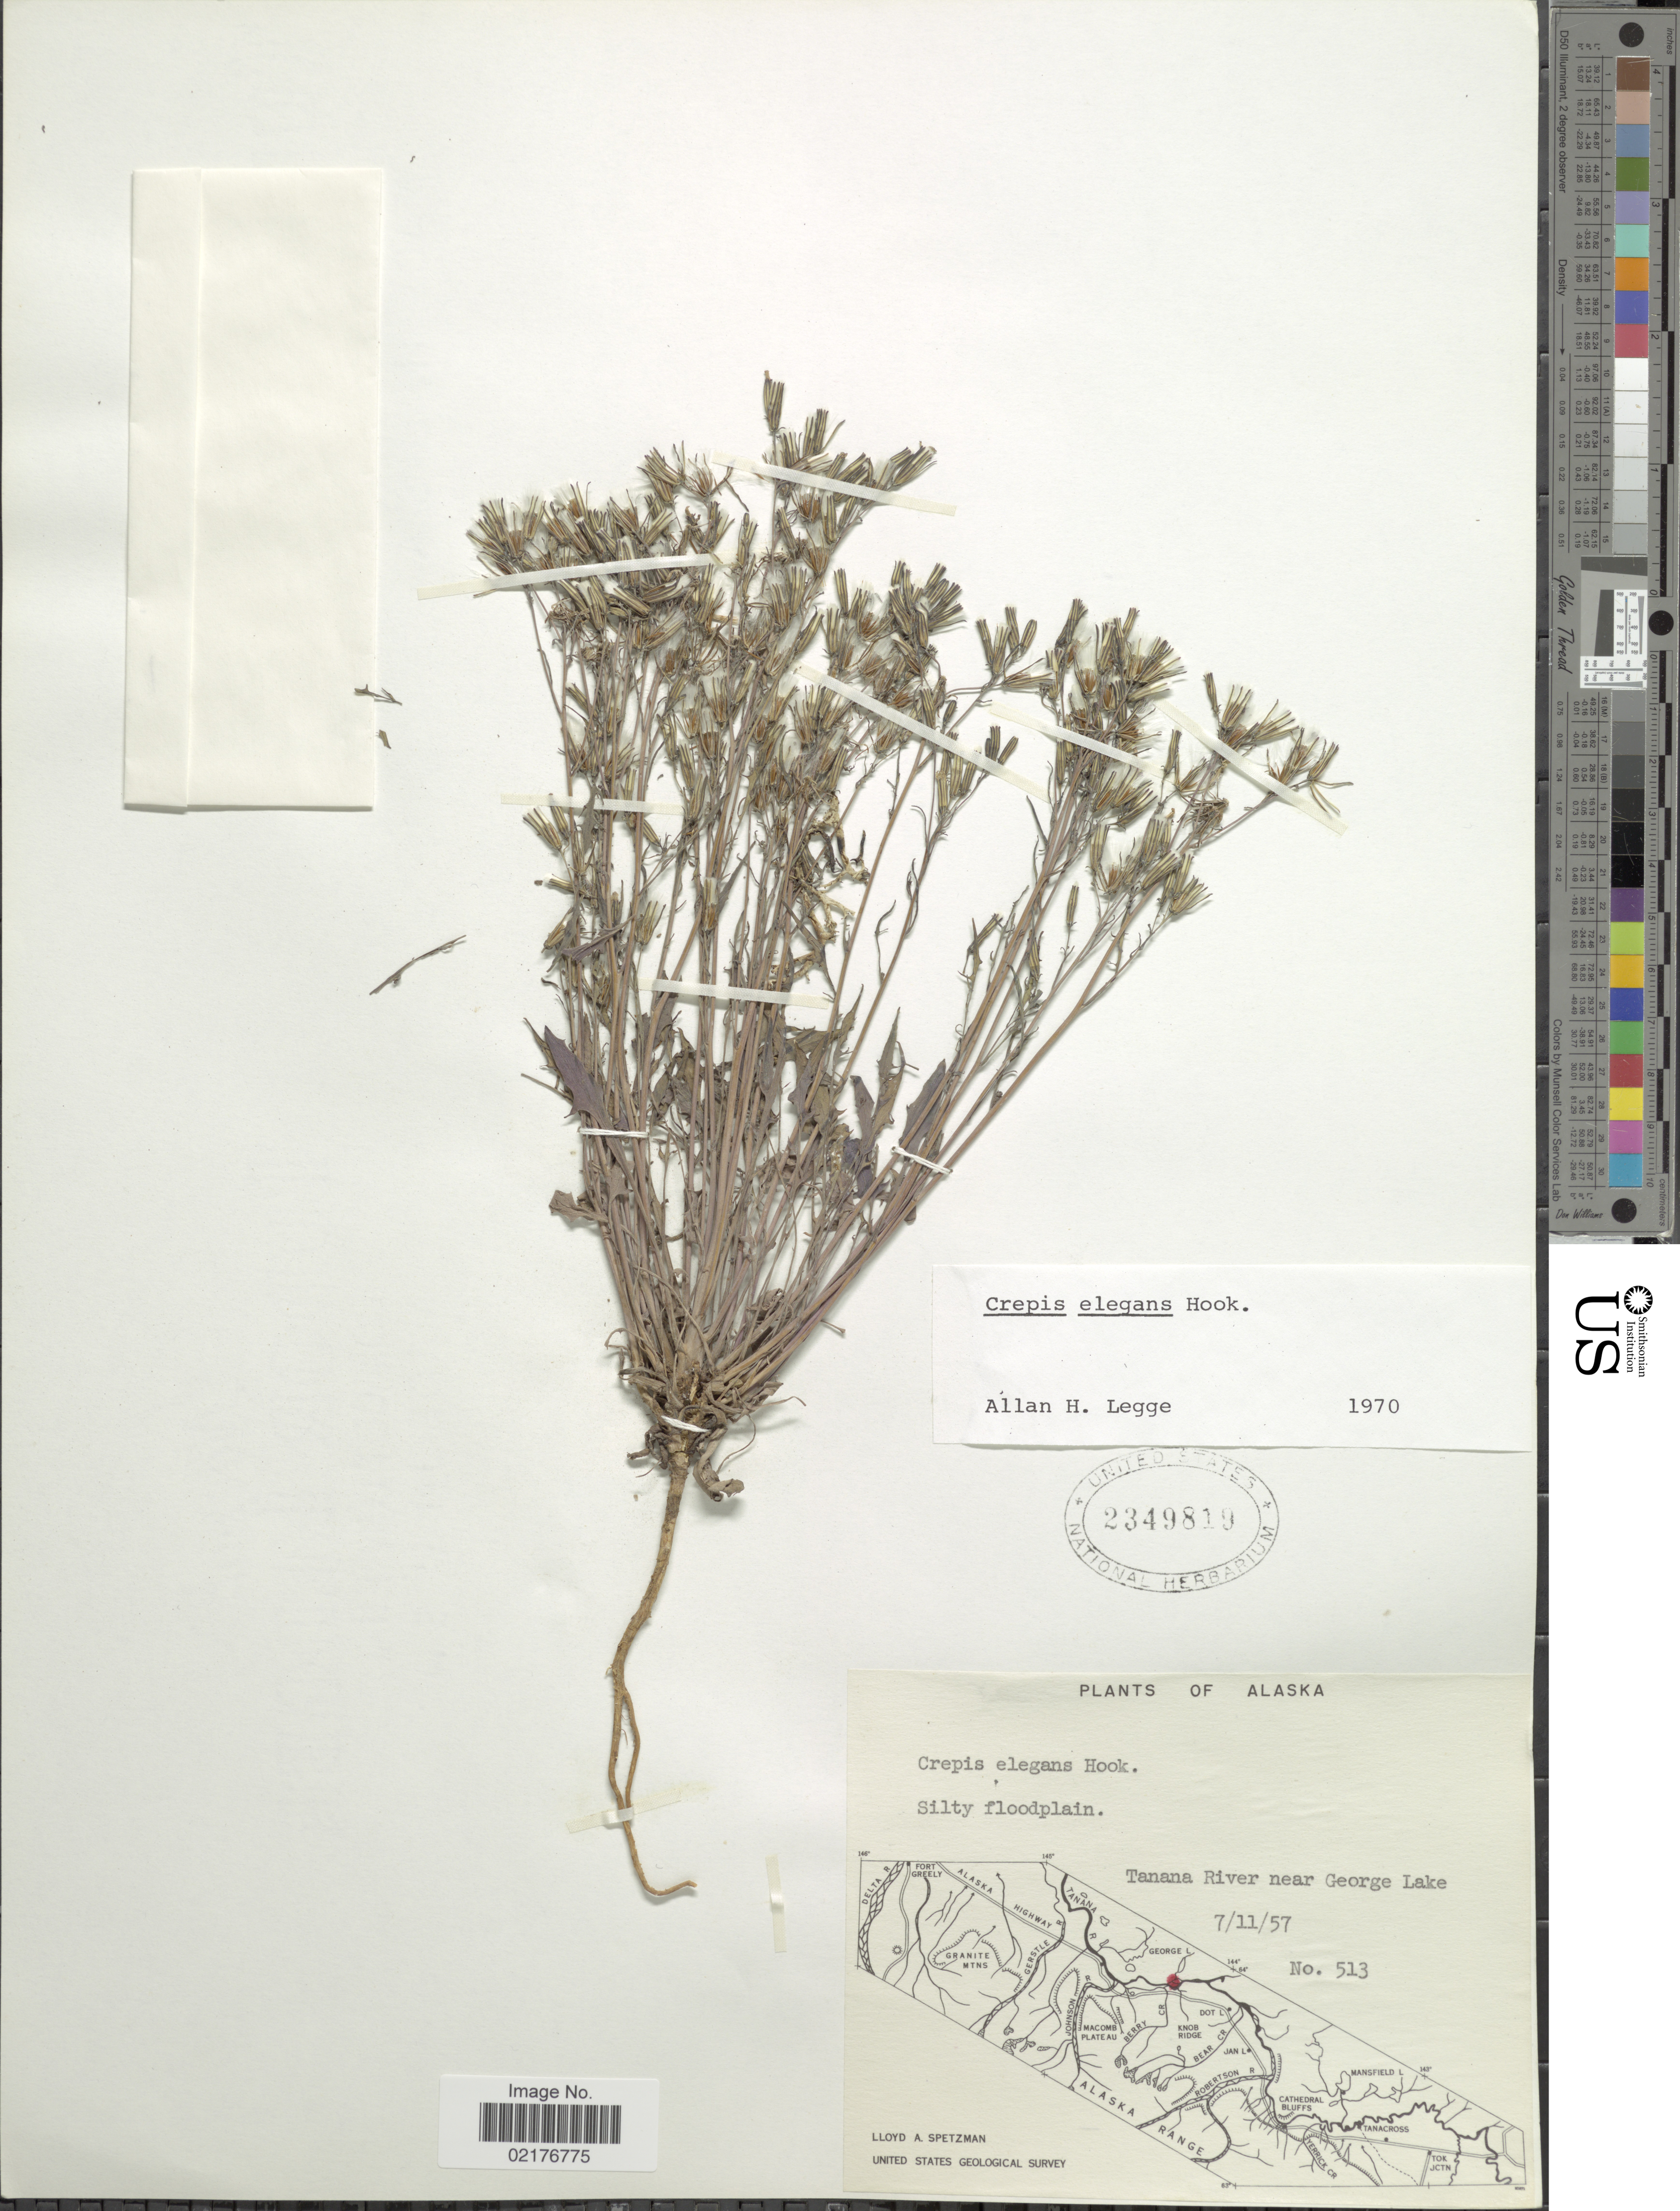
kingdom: Plantae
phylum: Tracheophyta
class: Magnoliopsida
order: Asterales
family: Asteraceae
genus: Askellia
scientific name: Askellia elegans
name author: (Hook.) W.A. Weber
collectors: L. Spetzman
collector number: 513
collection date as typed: Transcribed d/m/y: 11/7/57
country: United States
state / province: Alaska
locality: Tanana River near George Lake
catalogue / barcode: US 2349819